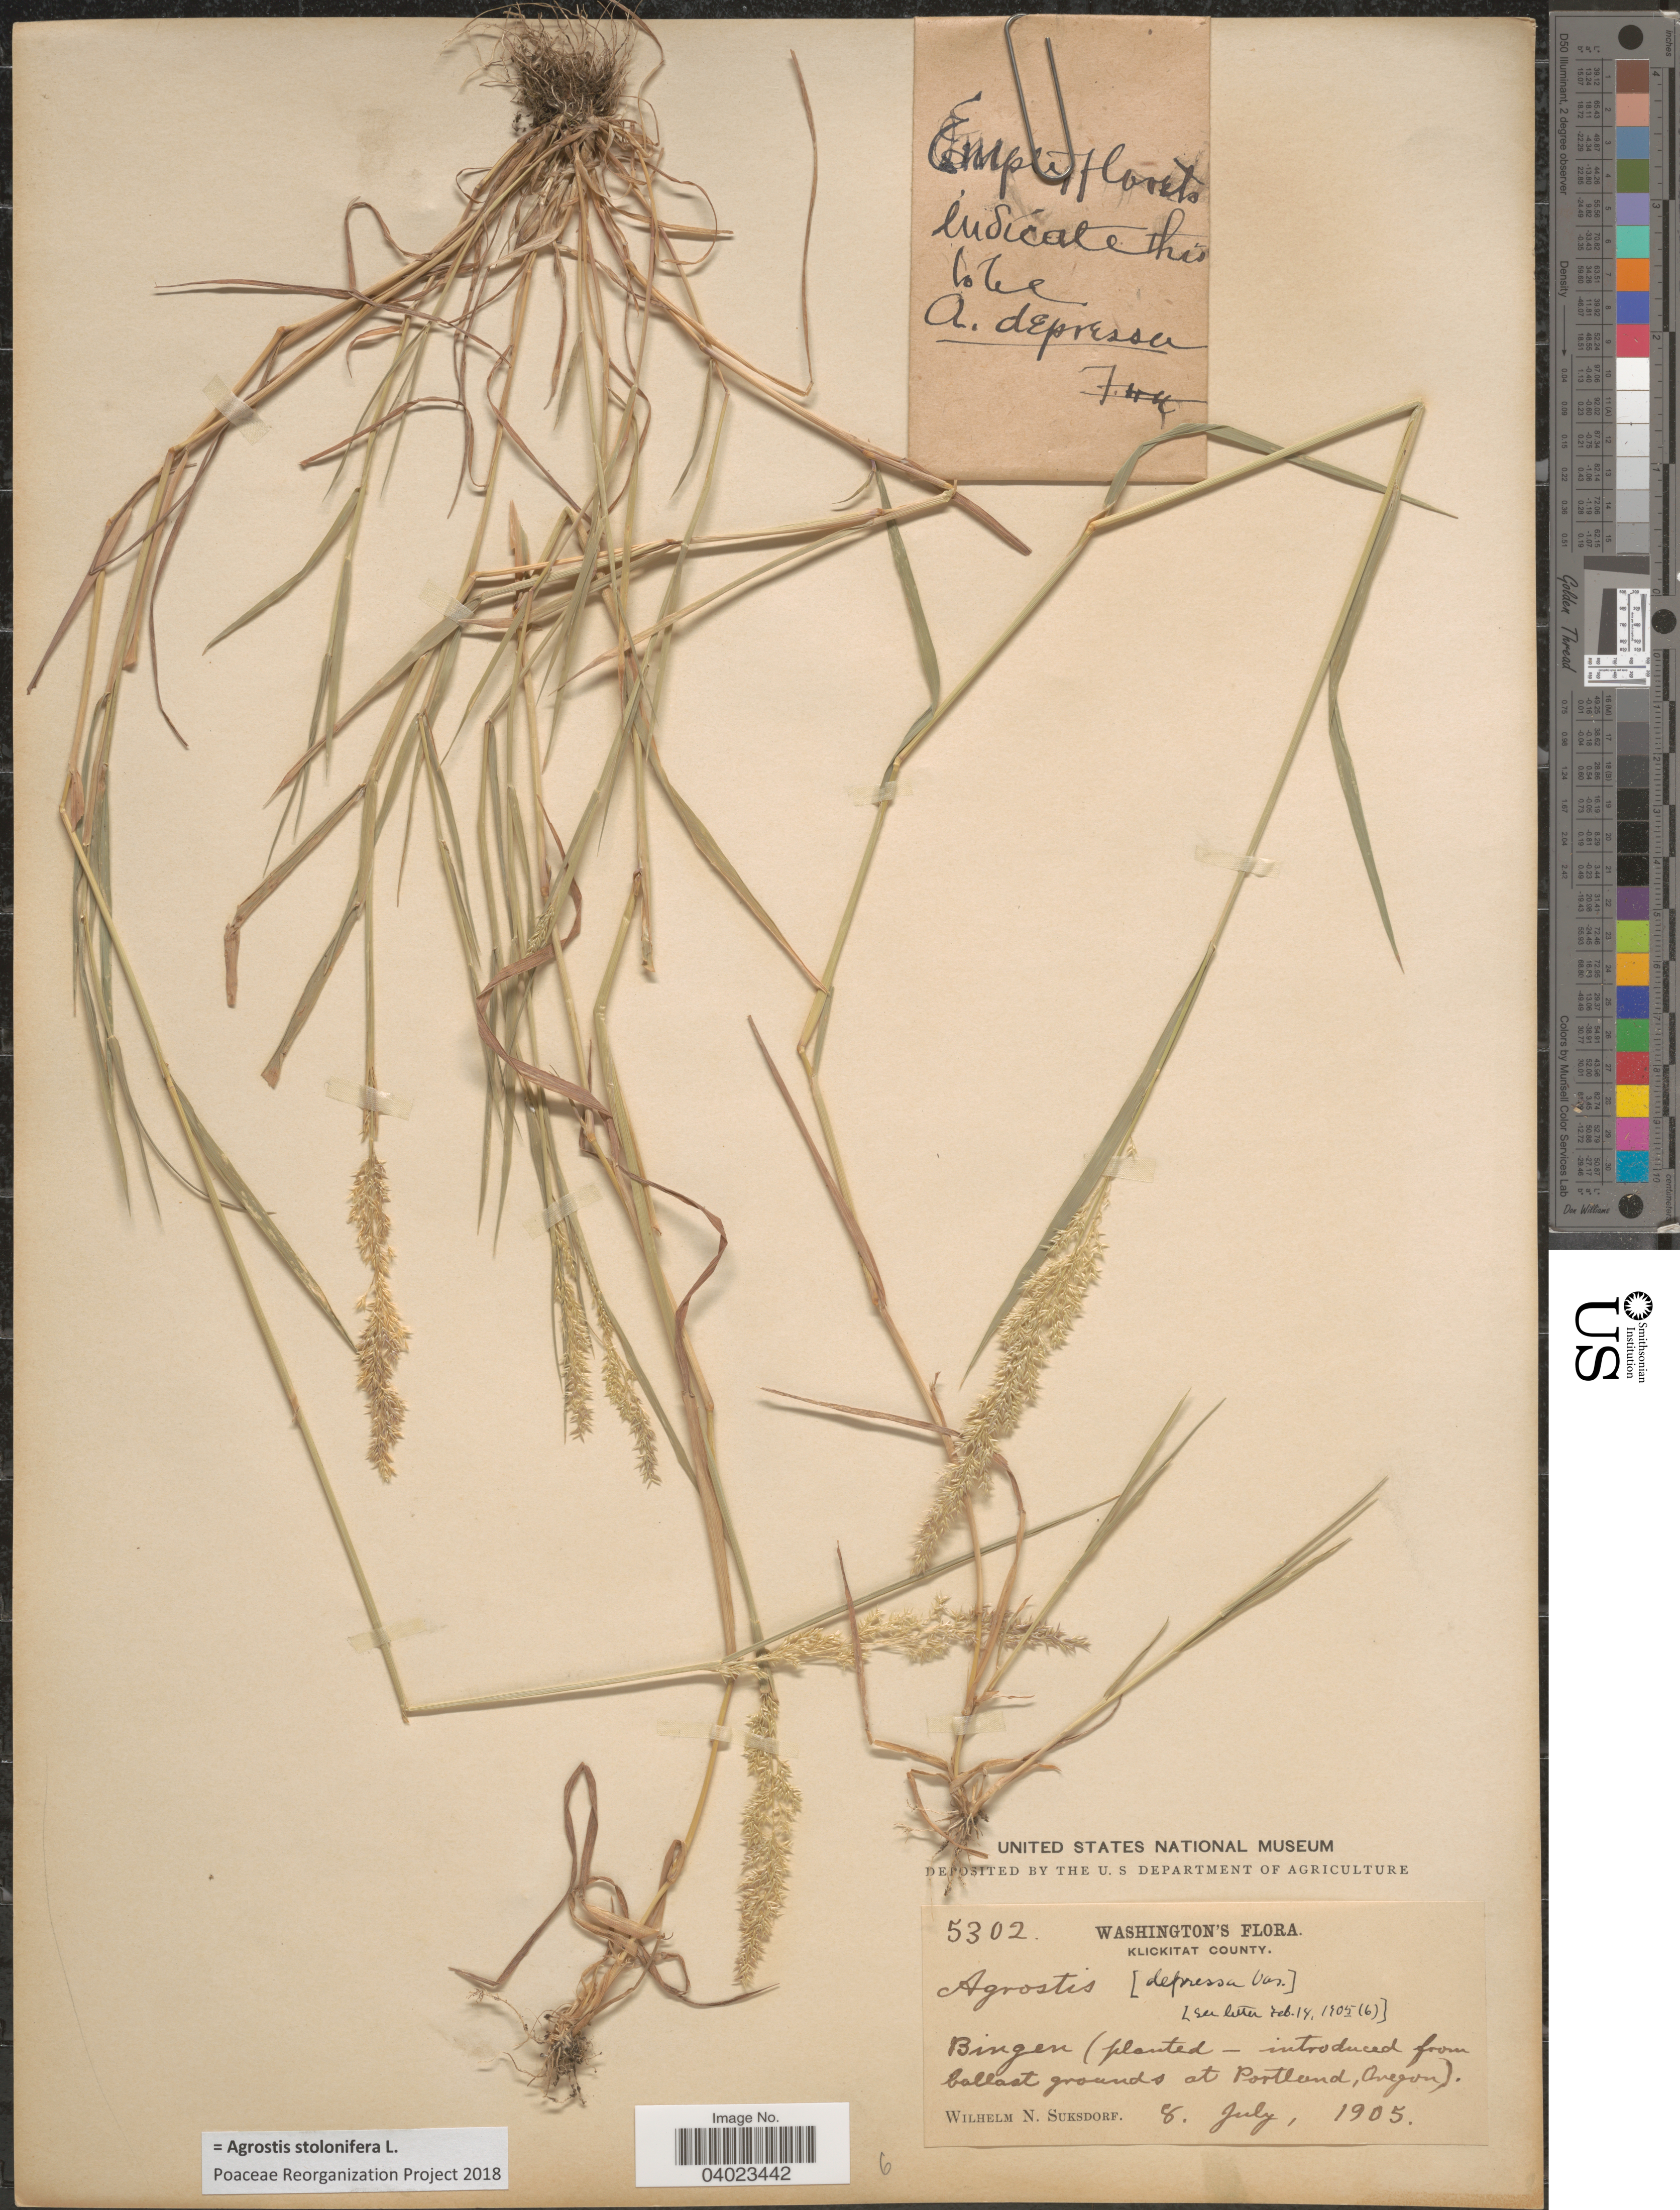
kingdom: Plantae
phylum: Tracheophyta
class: Liliopsida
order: Poales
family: Poaceae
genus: Agrostis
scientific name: Agrostis stolonifera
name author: L.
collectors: W. N. Suksdorf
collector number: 5302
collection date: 1905-07-08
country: United States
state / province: Washington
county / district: Klickitat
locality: Klickitat County. Bingen.